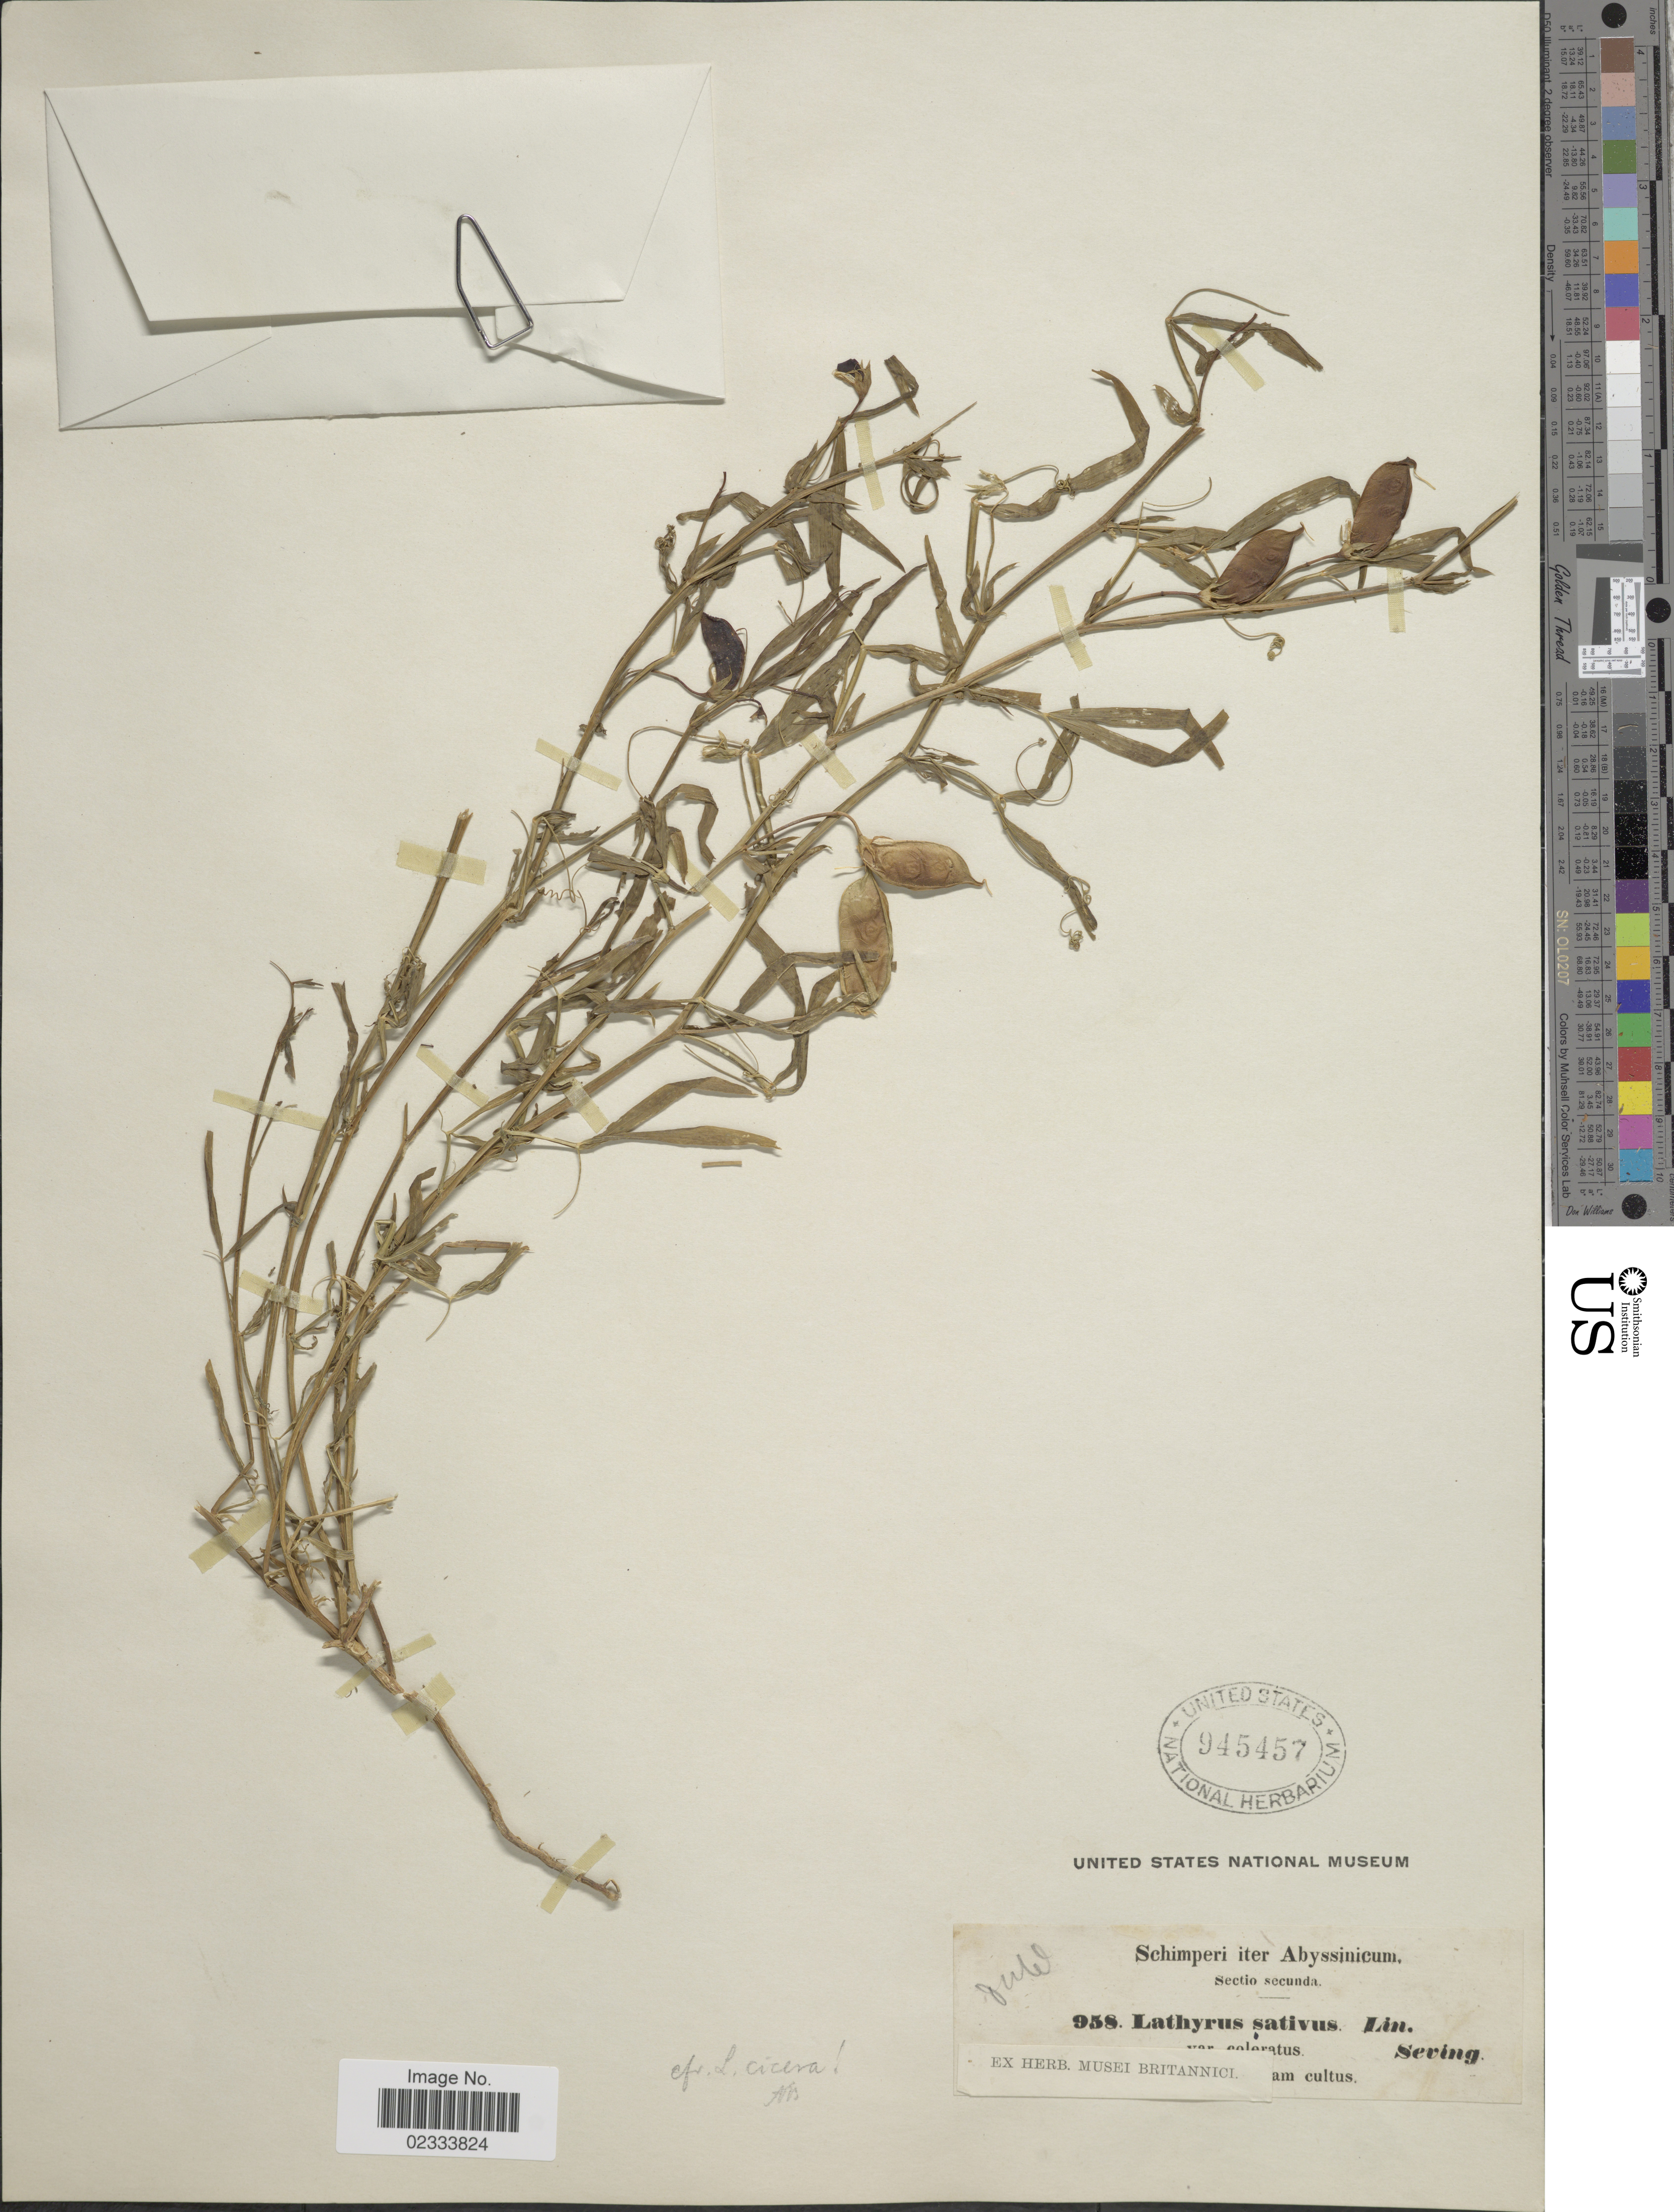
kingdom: Plantae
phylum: Tracheophyta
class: Magnoliopsida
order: Fabales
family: Fabaceae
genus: Lathyrus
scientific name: Lathyrus cicera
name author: L.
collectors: -. Schimper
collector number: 958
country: Eritrea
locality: Abyssinicum, am [interpreted] cultus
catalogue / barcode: US 945457